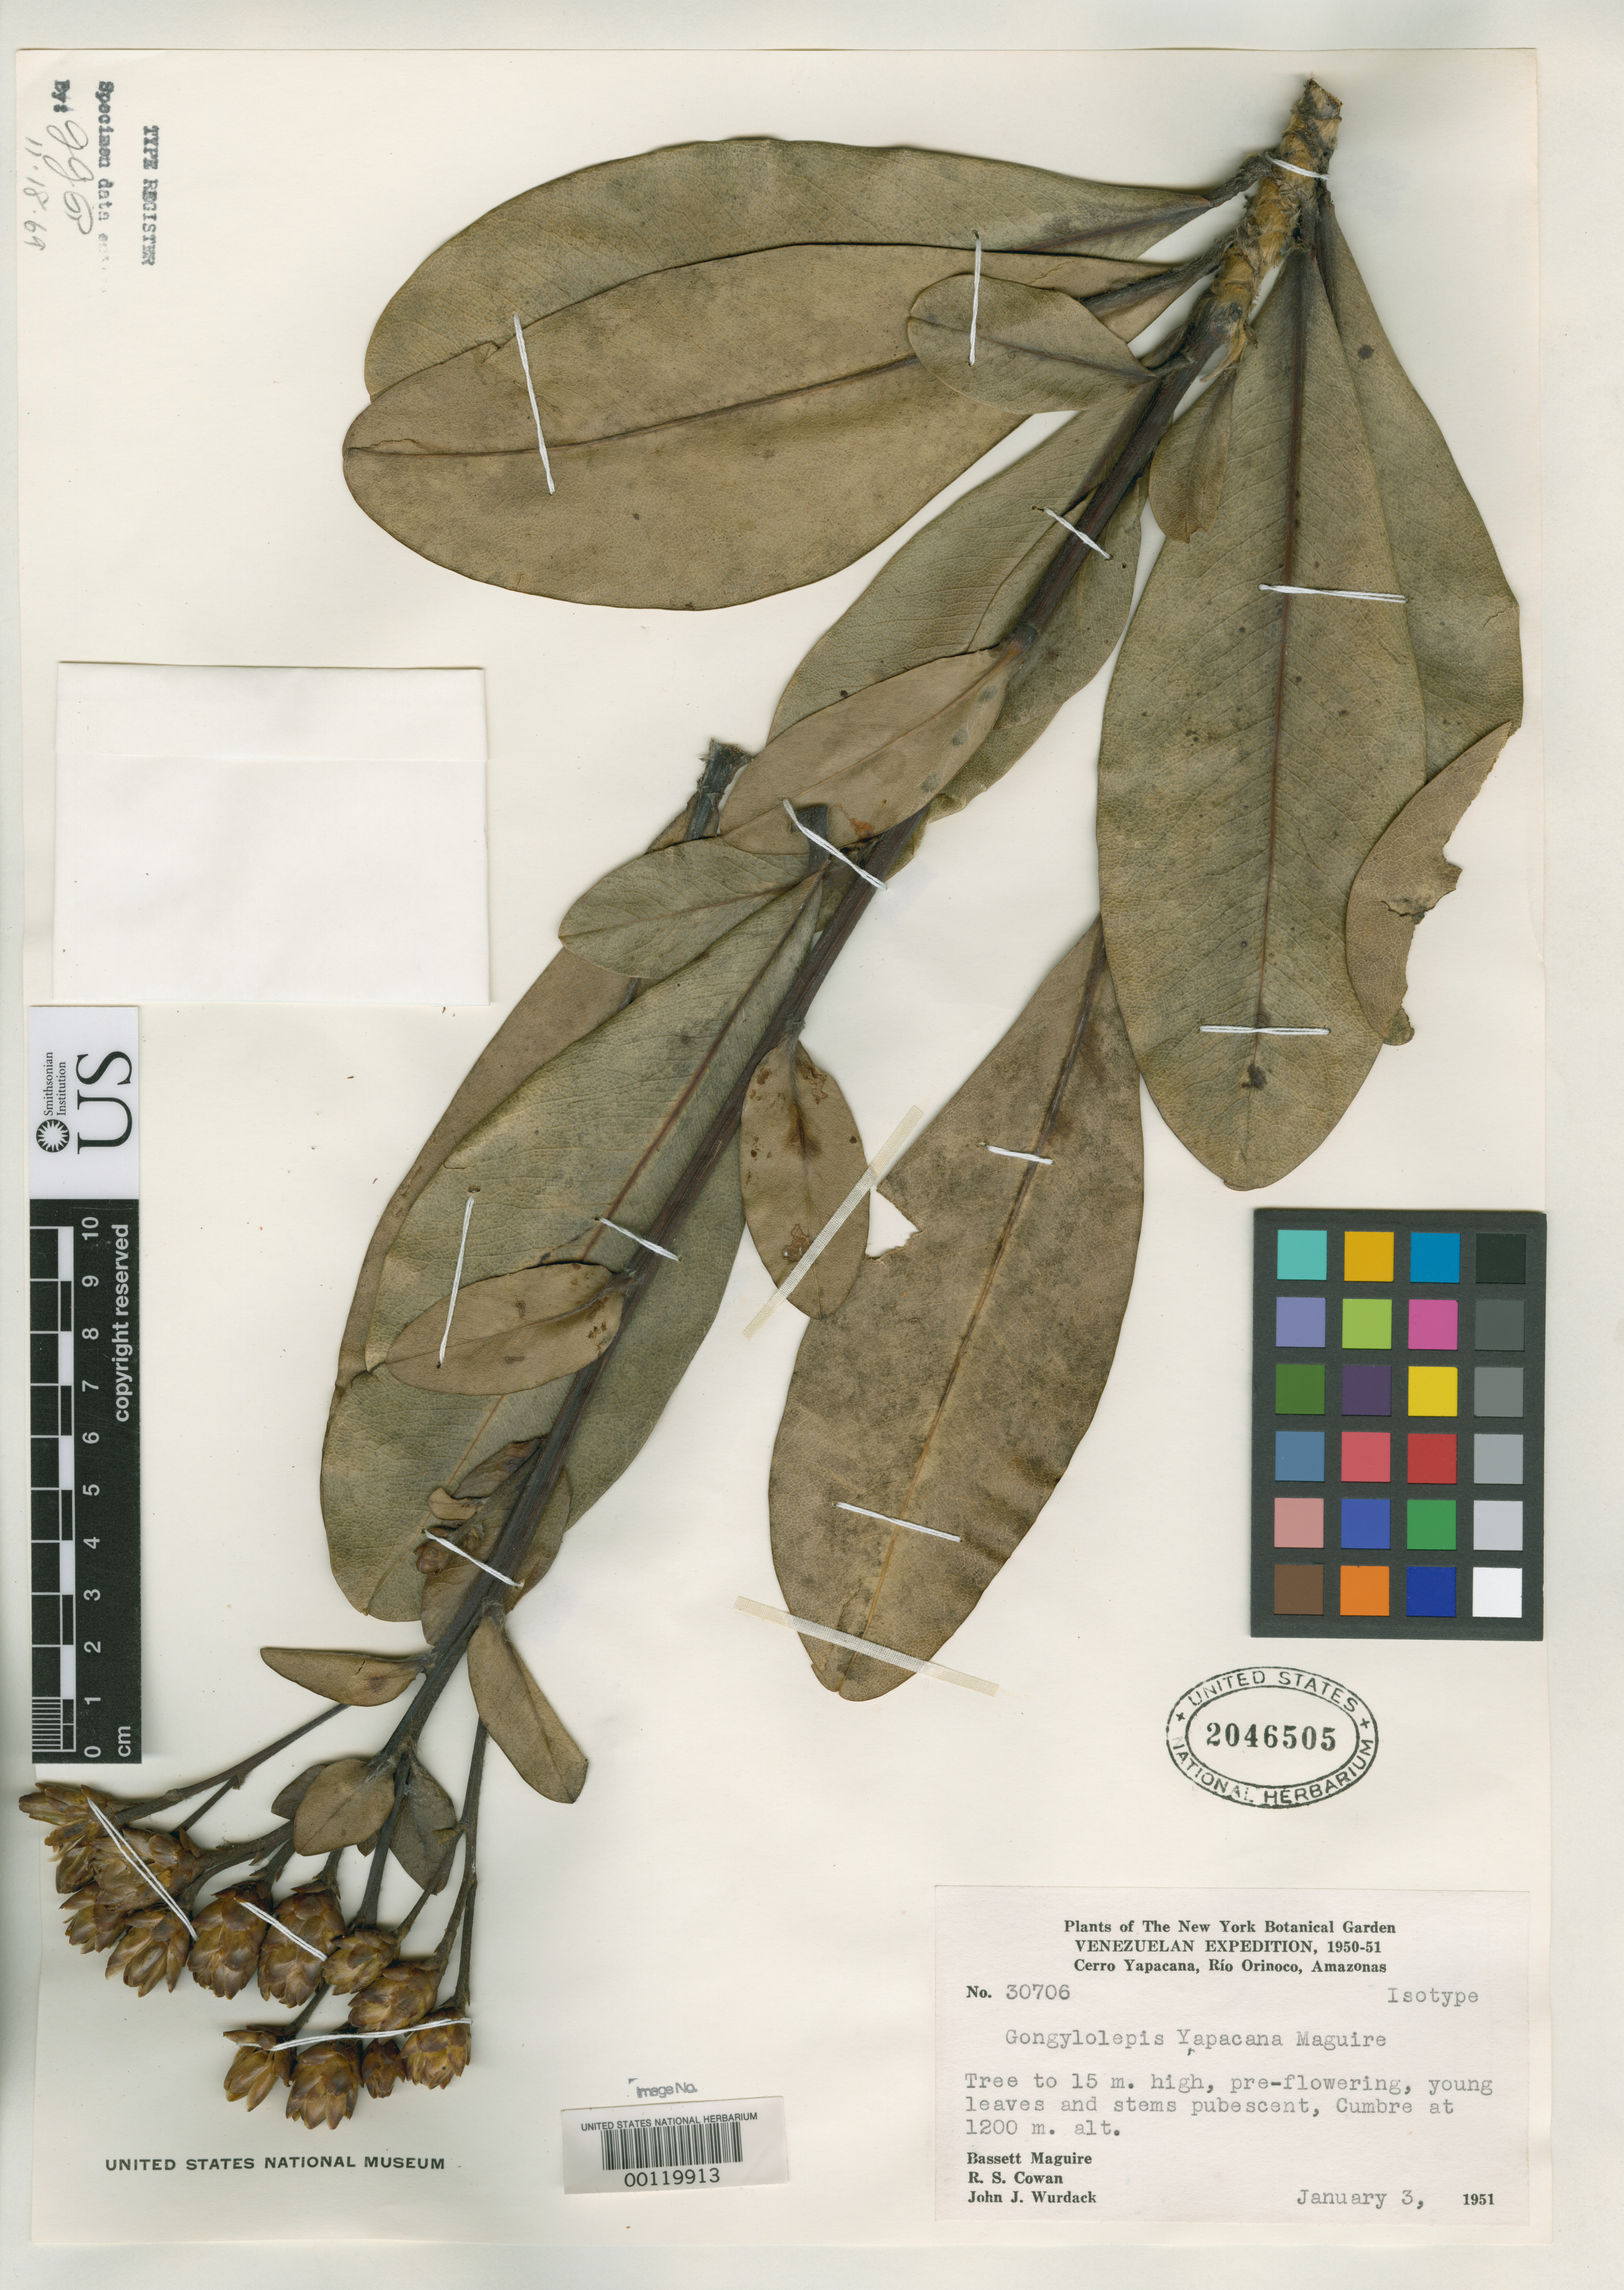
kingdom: Plantae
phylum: Tracheophyta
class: Magnoliopsida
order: Asterales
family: Asteraceae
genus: Gongylolepis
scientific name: Gongylolepis yapacana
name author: Maguire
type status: Isotype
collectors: B. Maguire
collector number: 30706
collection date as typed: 03 Jan 1951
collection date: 1951-01-03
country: Venezuela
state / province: Amazonas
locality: Cerro Yapacana.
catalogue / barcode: US 2046505